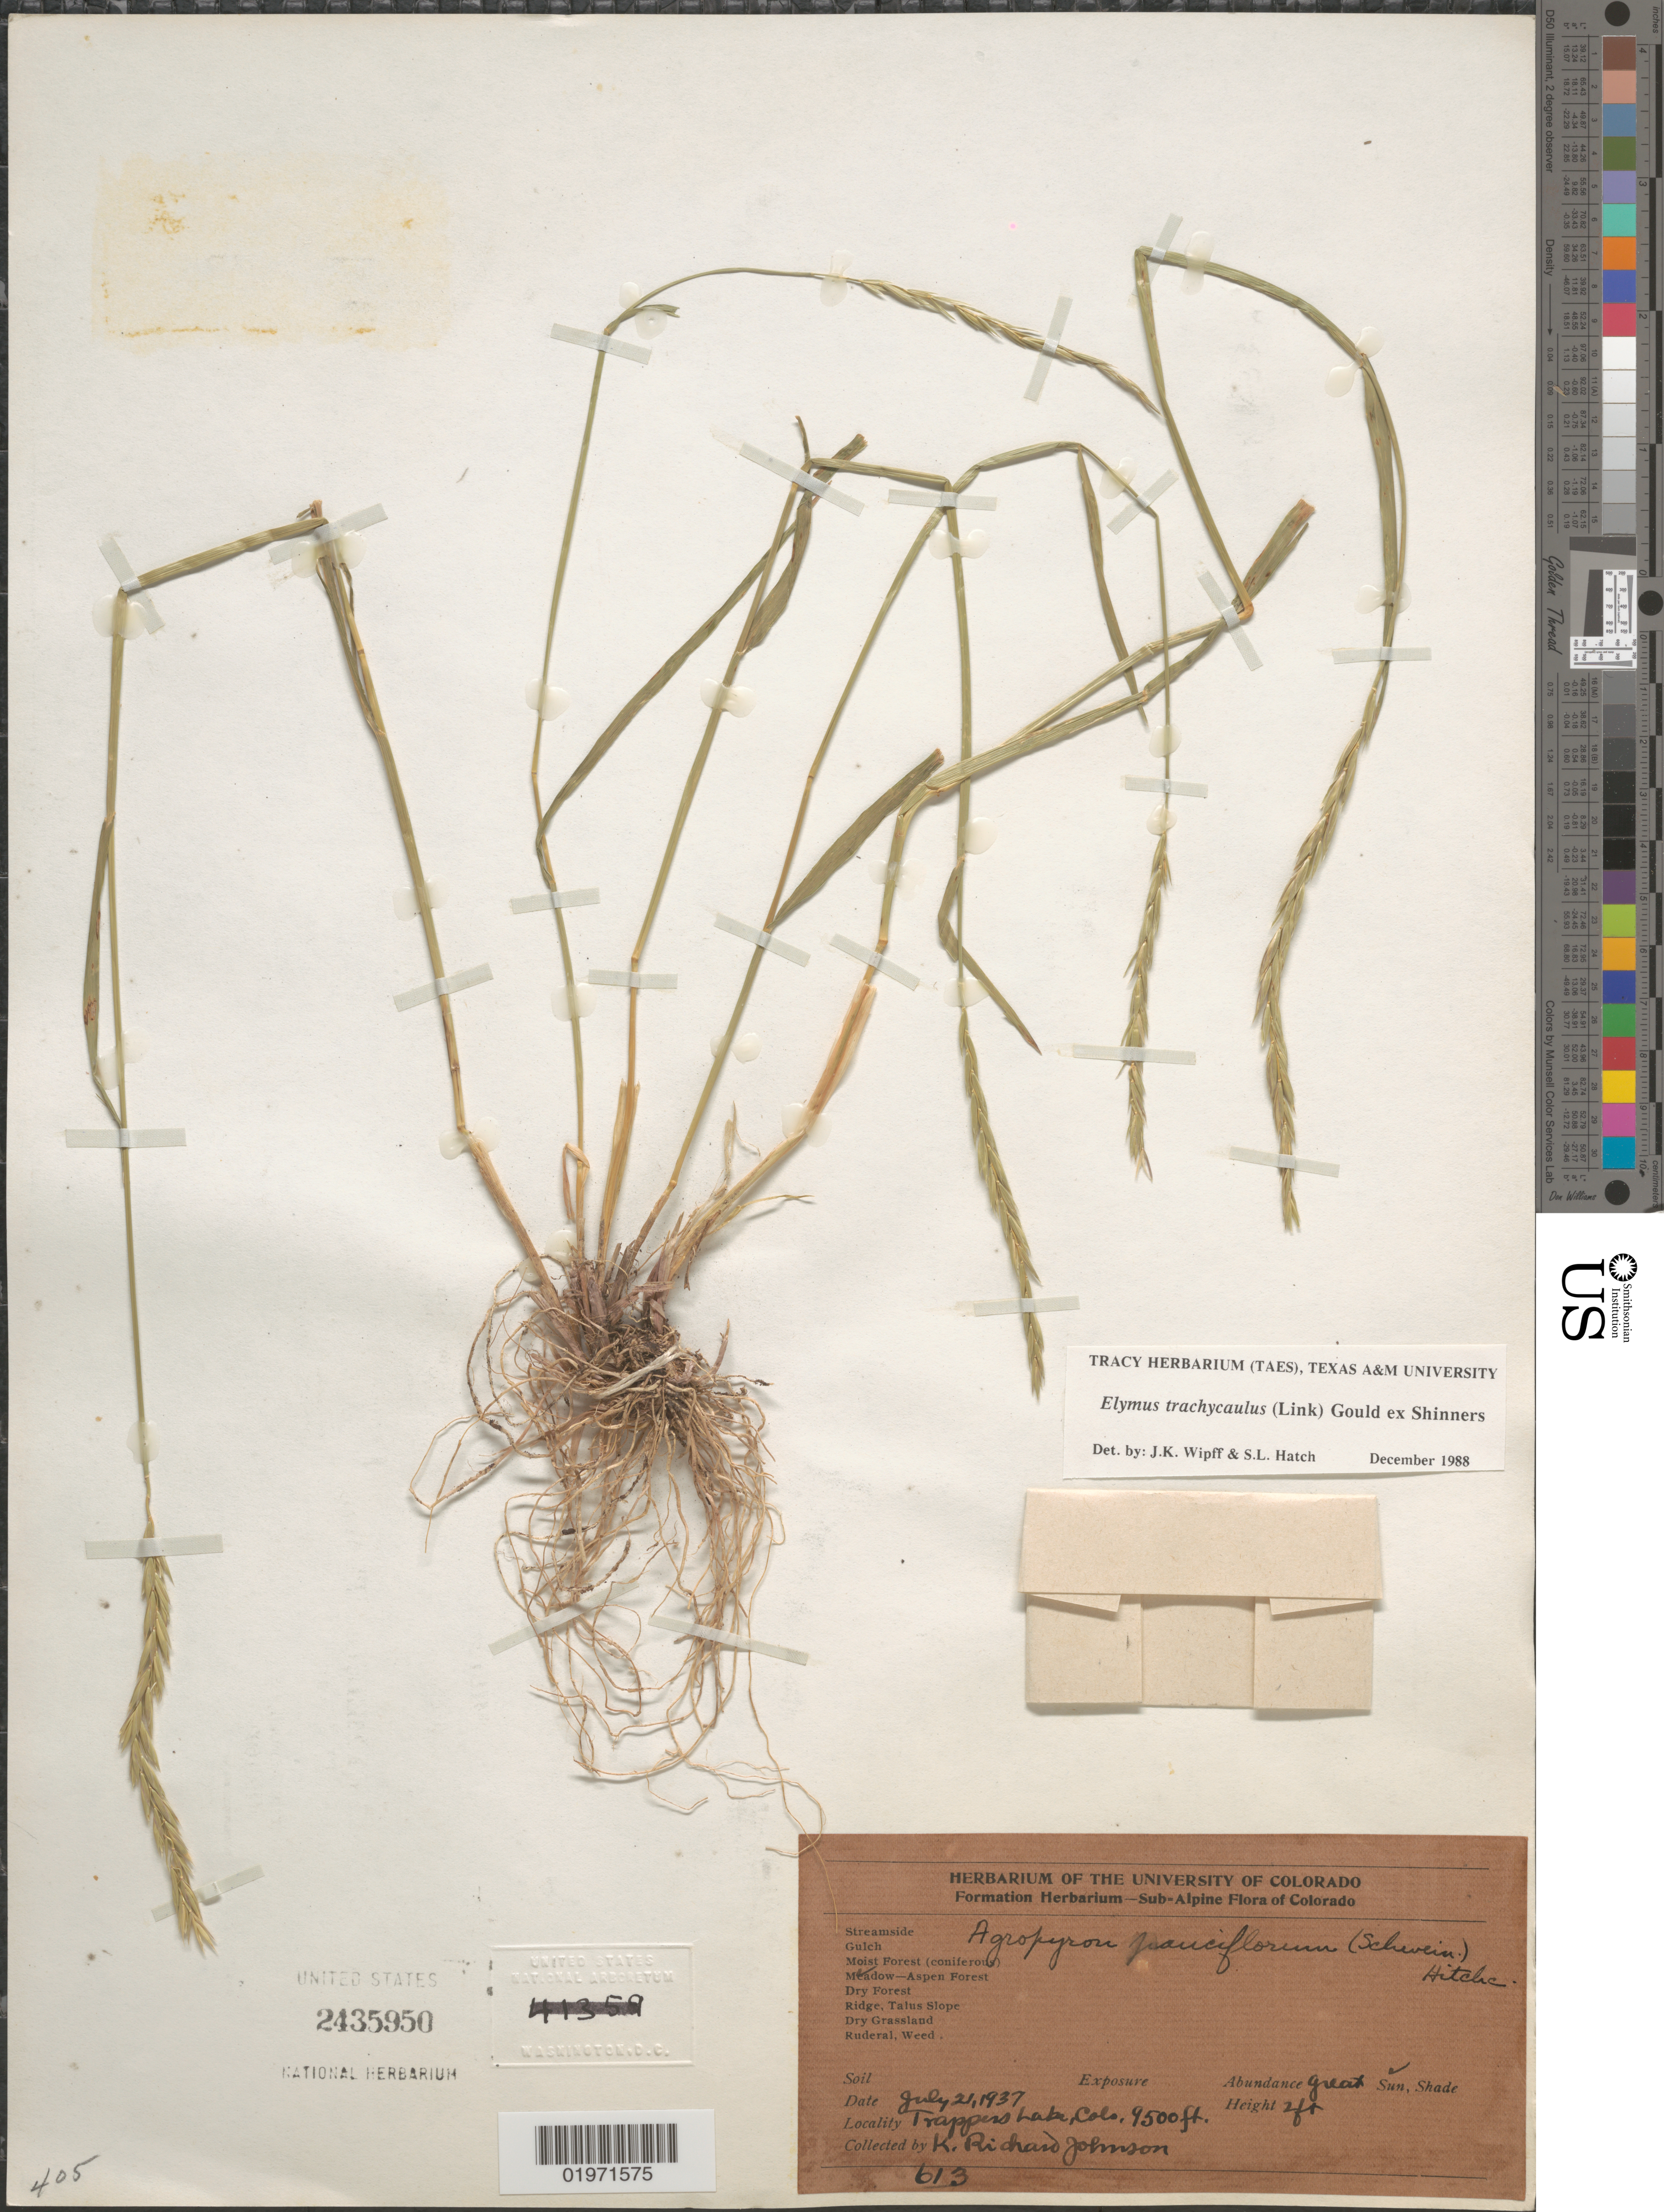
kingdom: Plantae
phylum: Tracheophyta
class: Liliopsida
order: Poales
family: Poaceae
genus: Elymus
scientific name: Elymus trachycaulus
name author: (Link) Gould ex Shinners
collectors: K. Johnson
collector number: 613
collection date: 1937-07-21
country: United States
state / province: Colorado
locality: Trappers Lake.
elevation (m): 2896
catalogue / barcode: US 2435950